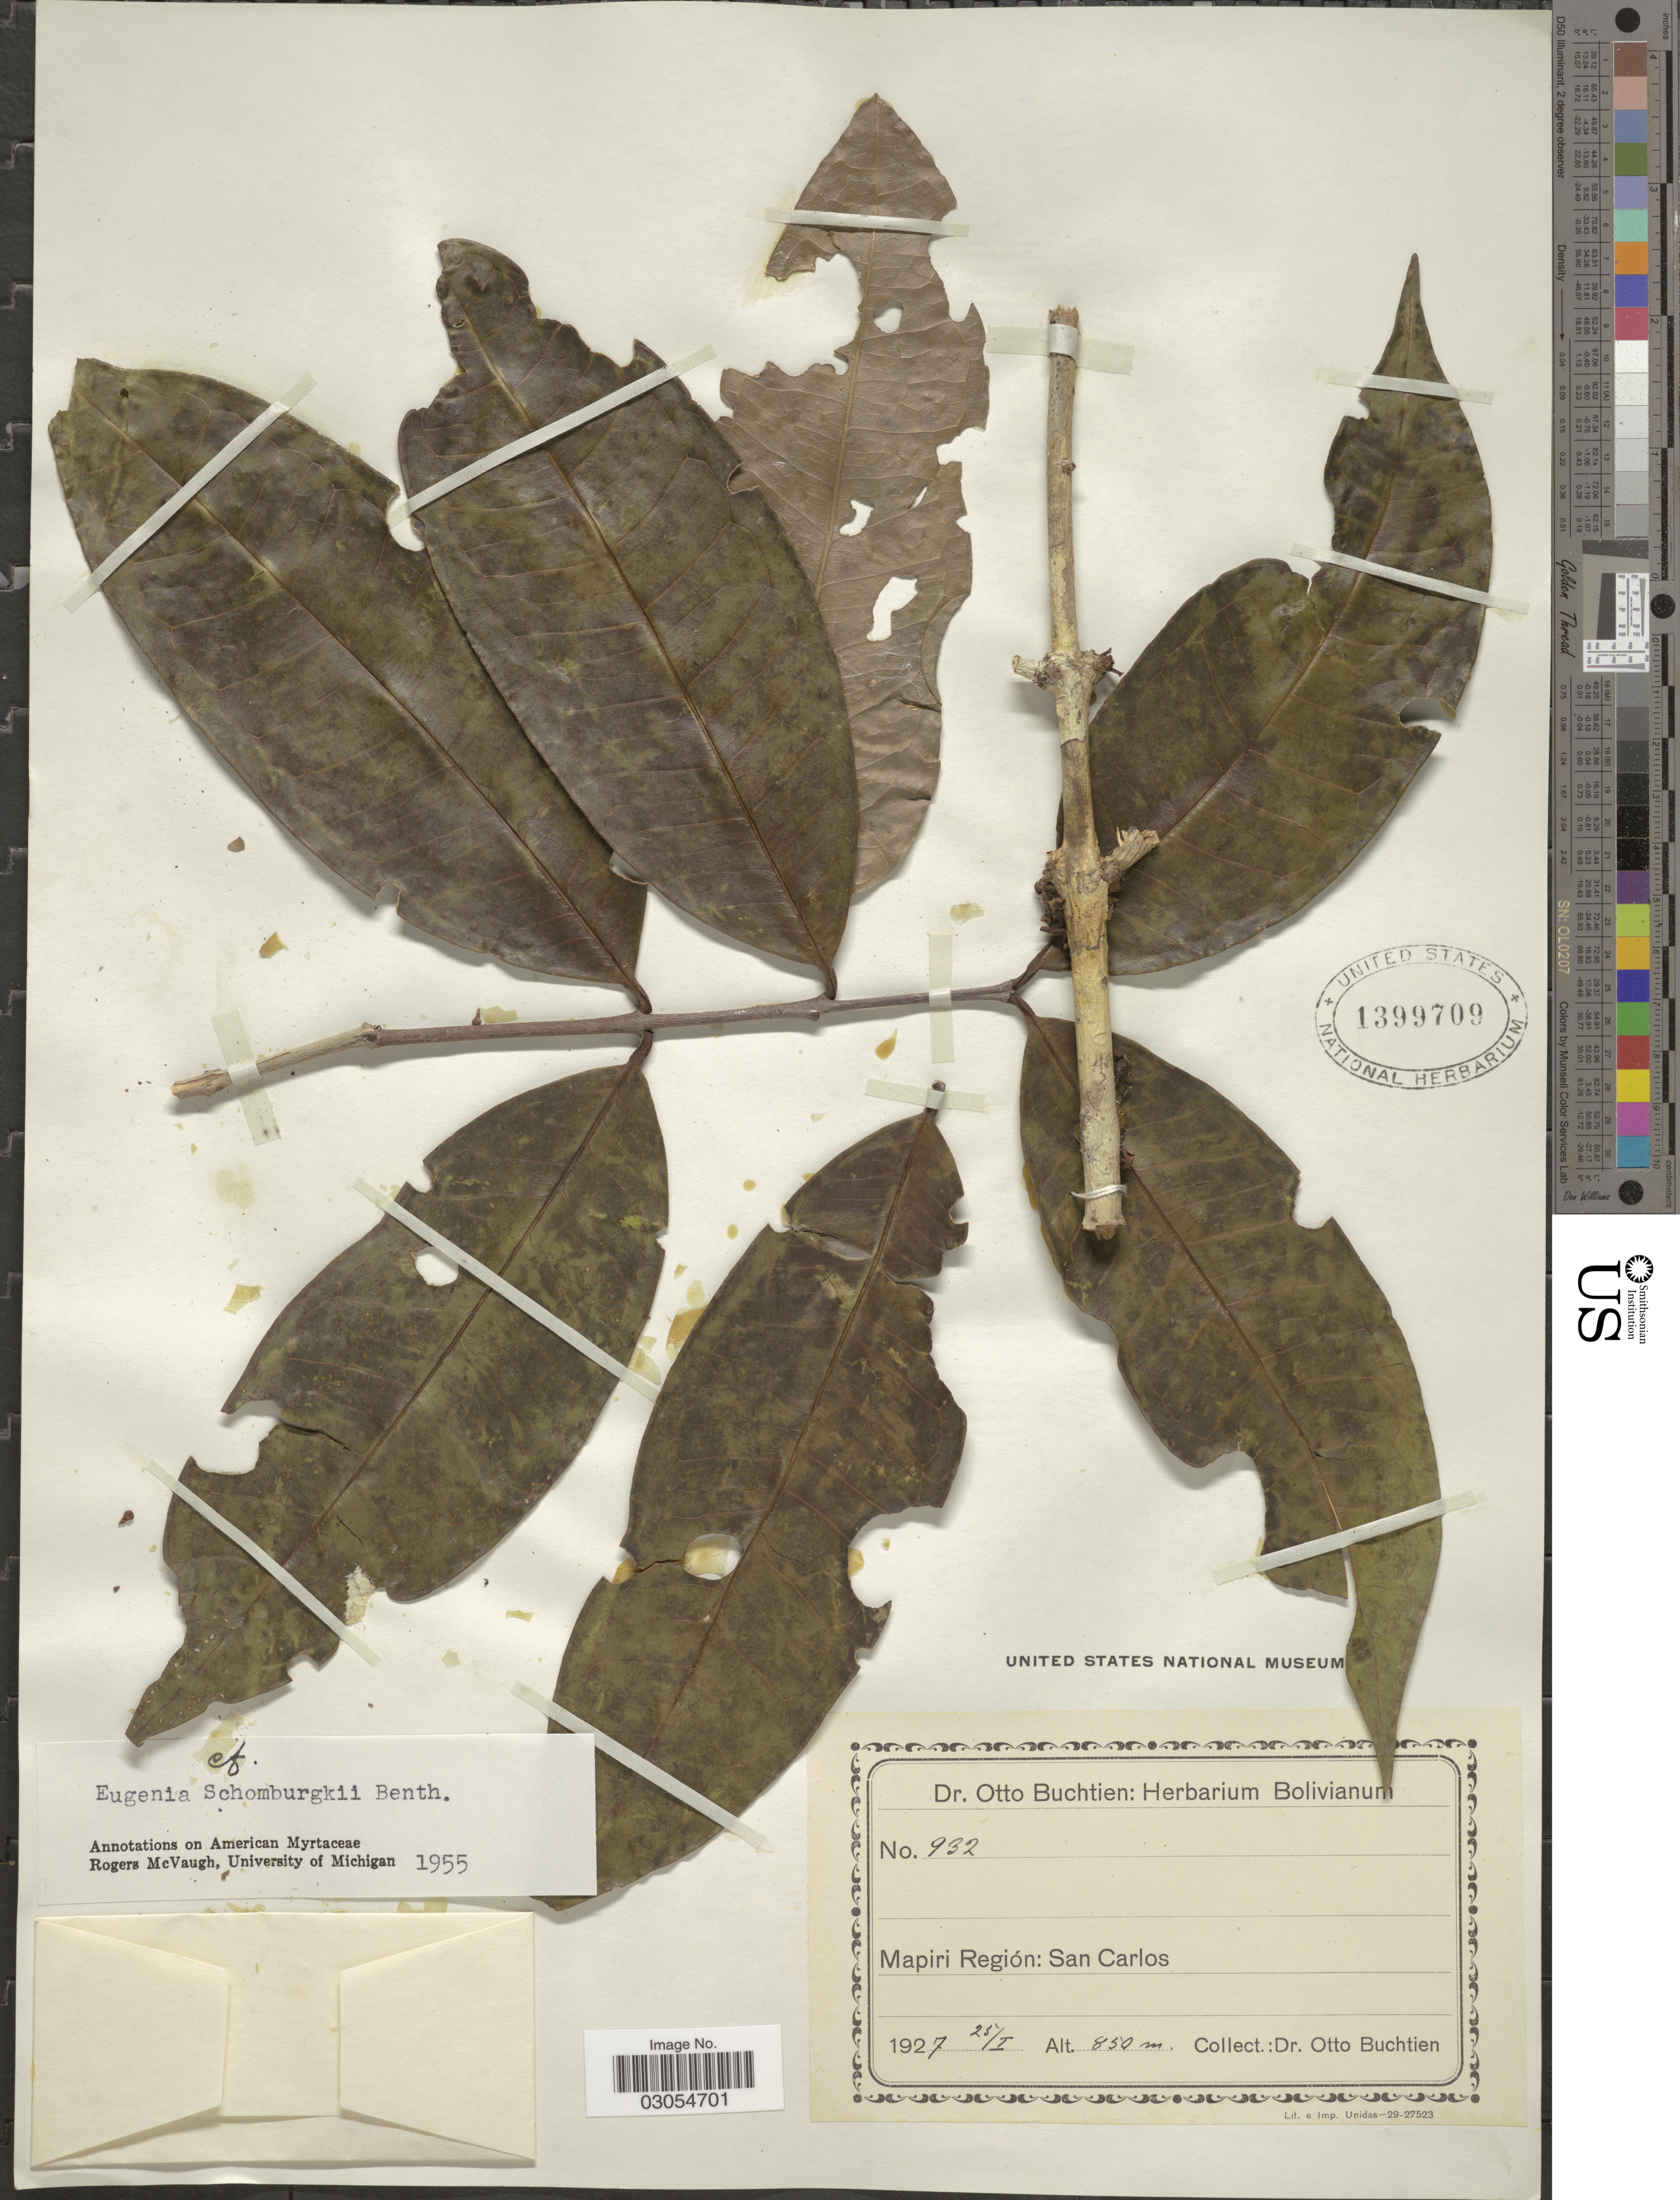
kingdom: Plantae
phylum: Tracheophyta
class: Magnoliopsida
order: Myrtales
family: Myrtaceae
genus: Eugenia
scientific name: Eugenia lambertiana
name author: DC.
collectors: O. Buchtien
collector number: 932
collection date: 1927-01-25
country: Bolivia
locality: Mapiri Región: San Carlos.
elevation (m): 850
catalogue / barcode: US 1399709